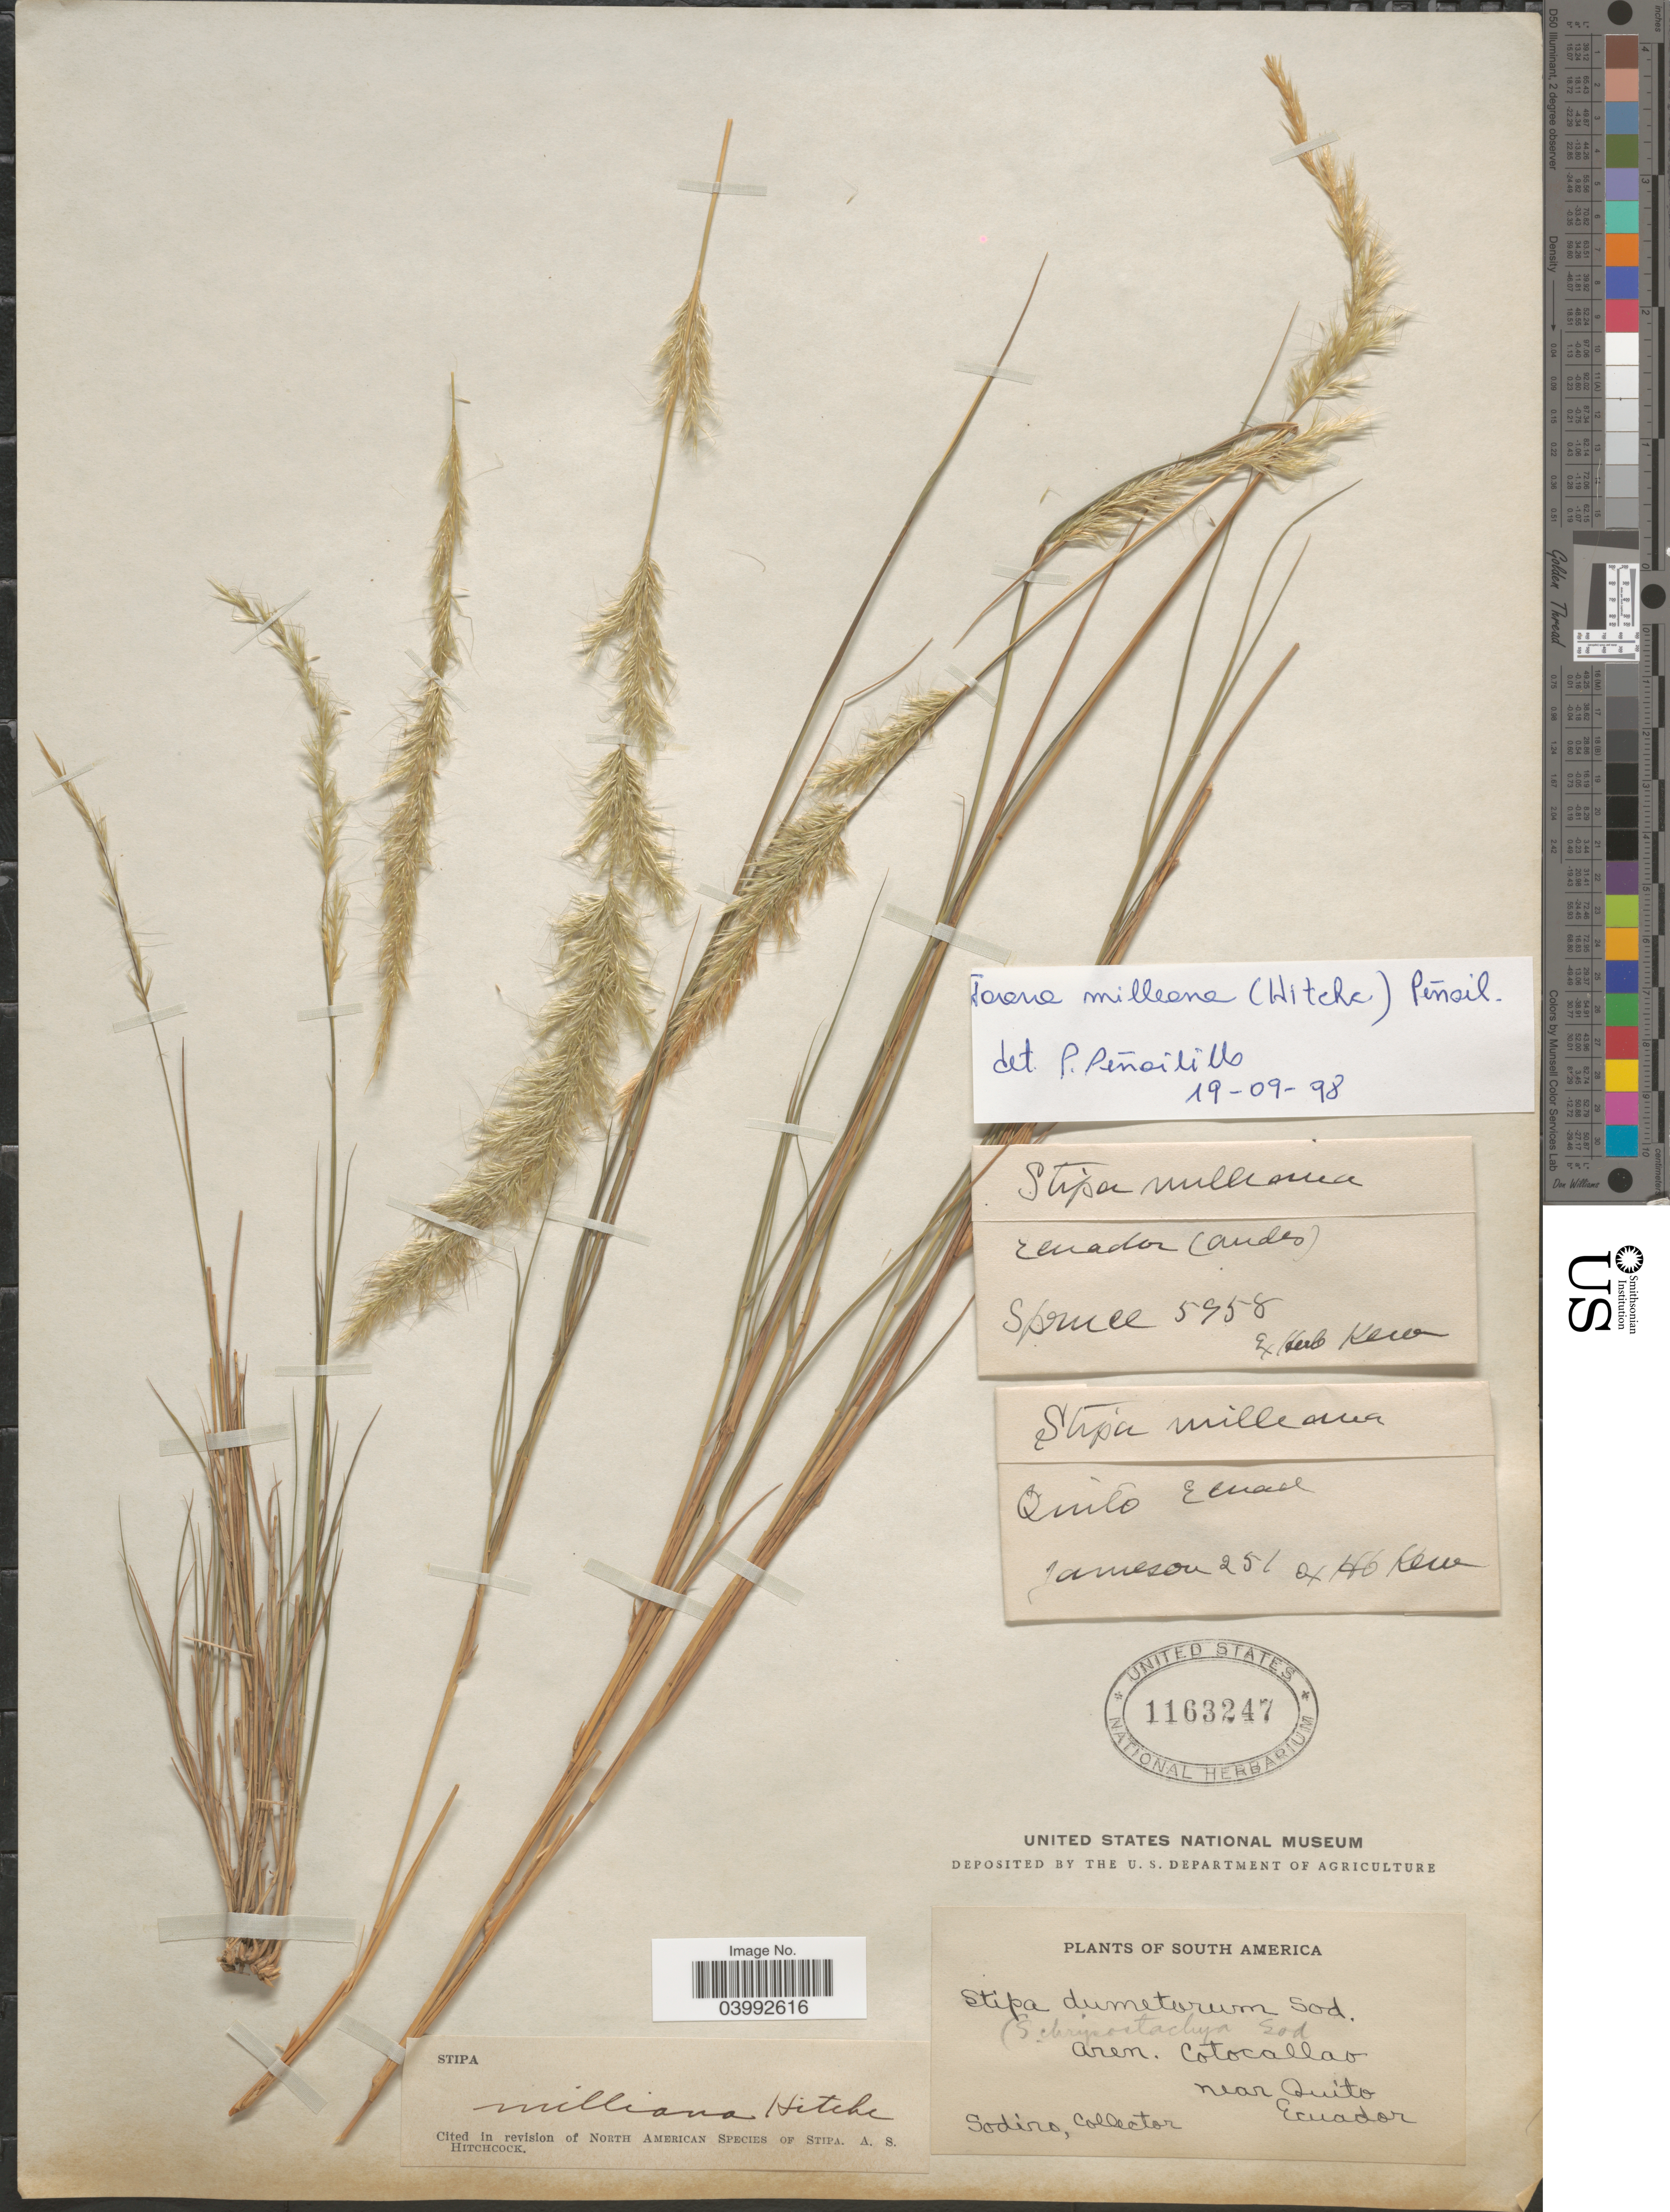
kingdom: Plantae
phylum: Tracheophyta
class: Liliopsida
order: Poales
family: Poaceae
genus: Jarava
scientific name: Jarava milleana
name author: (Hitchc.) Peñail.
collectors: Sodiro, --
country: Ecuador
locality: Aren. Cotocallao near Quito.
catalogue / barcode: US 1163247